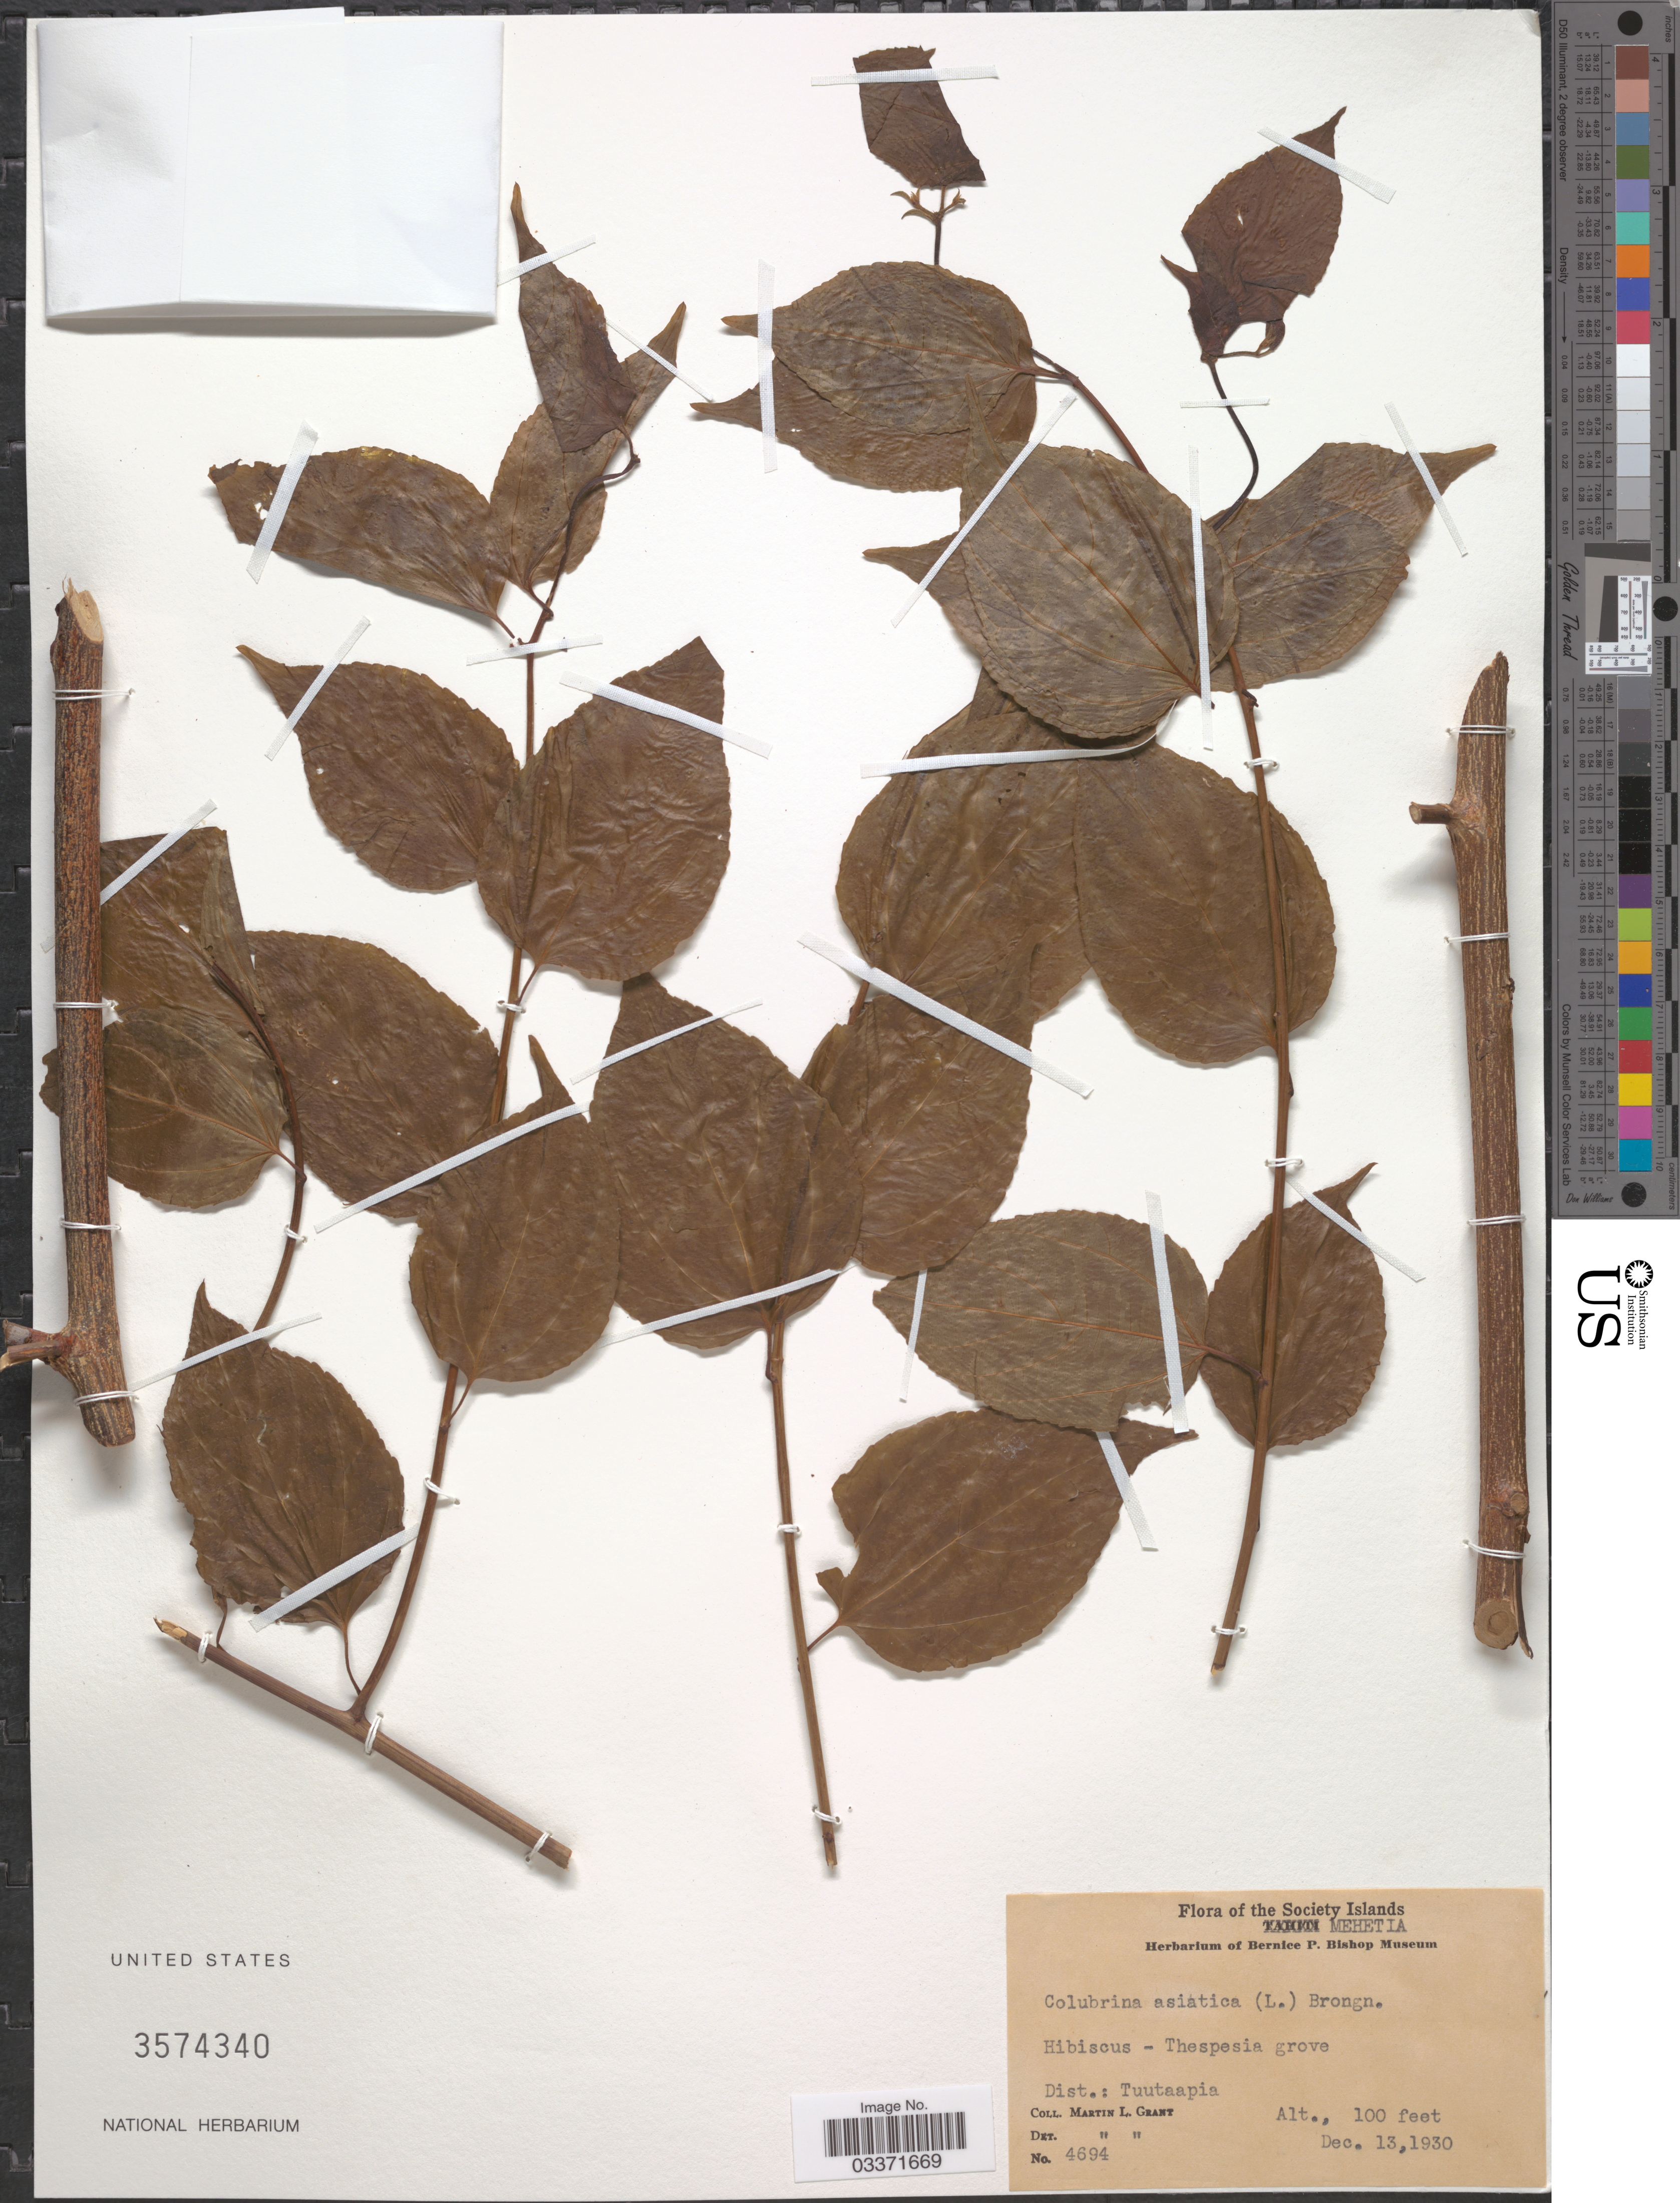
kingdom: Plantae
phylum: Tracheophyta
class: Magnoliopsida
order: Rosales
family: Rhamnaceae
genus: Colubrina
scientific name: Colubrina asiatica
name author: (L.) Brongn.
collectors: M. L. Grant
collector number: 4694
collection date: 1930-12-13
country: French Polynesia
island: Mehetia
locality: Society Islands, Mehetia, Dist.: Tuutaapia.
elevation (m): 30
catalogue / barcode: US 3574340